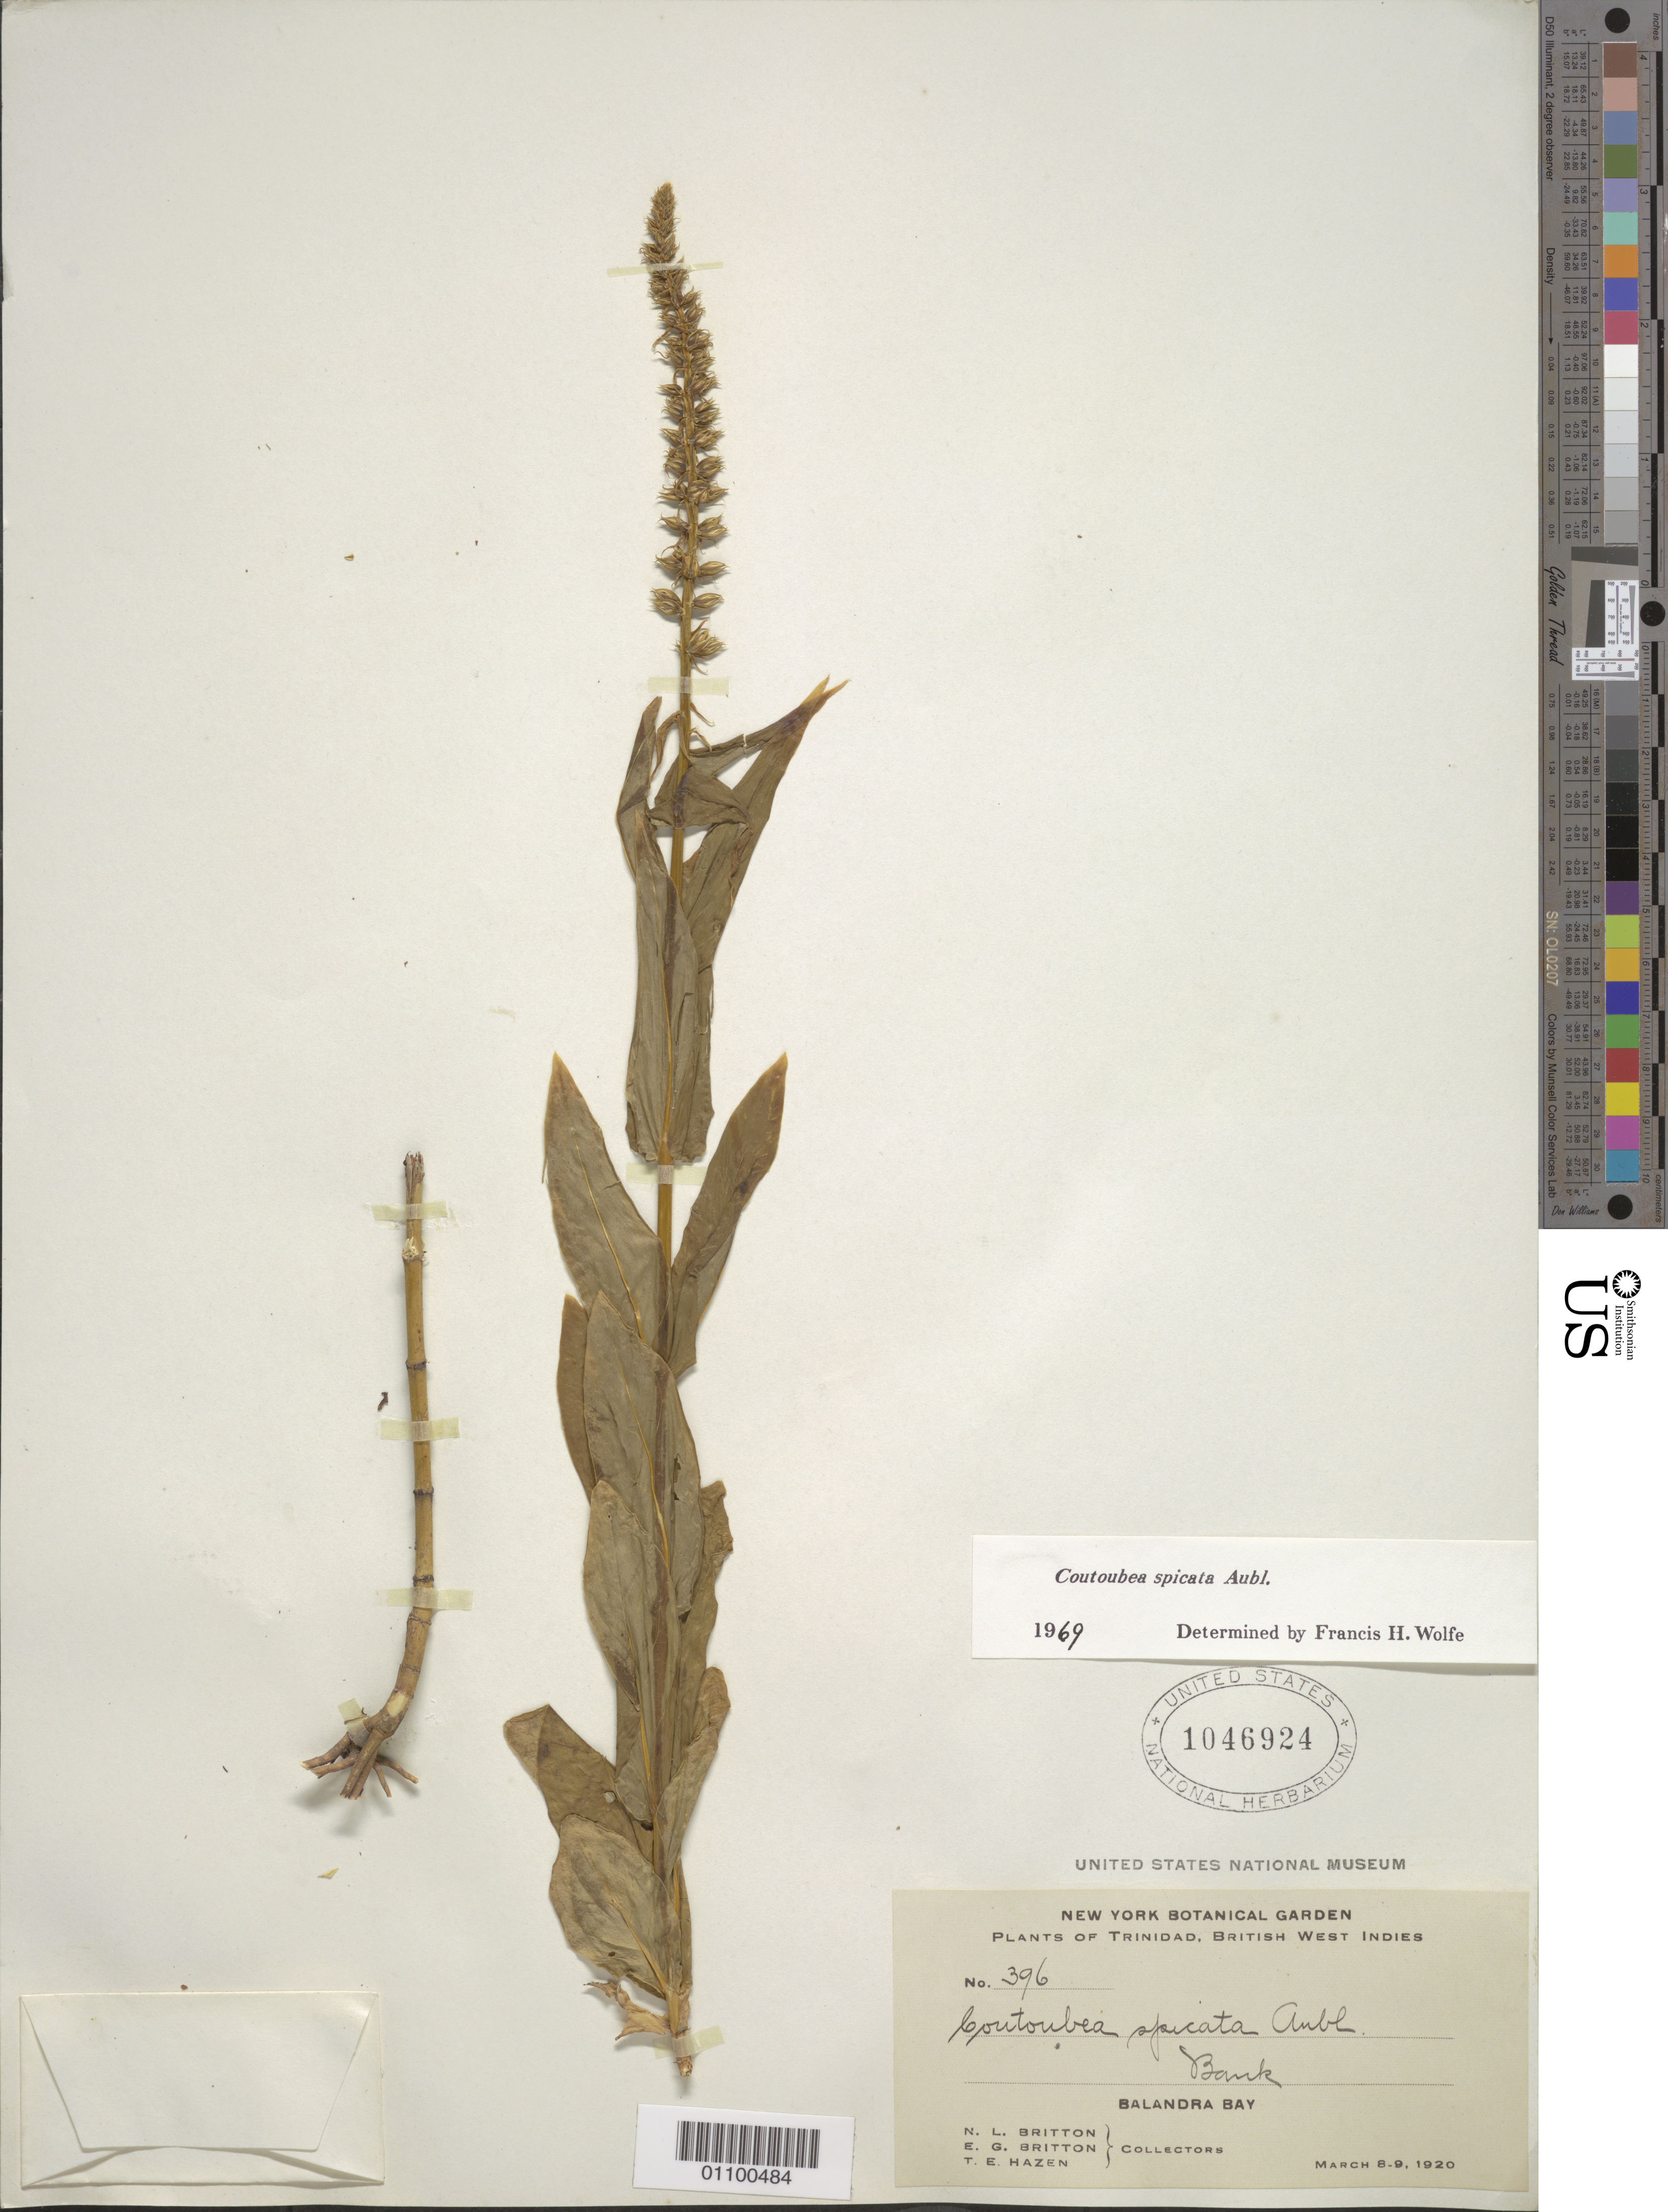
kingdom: Plantae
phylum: Tracheophyta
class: Magnoliopsida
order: Gentianales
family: Gentianaceae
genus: Coutoubea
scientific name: Coutoubea spicata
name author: Aubl.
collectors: N. Britton, E. G. Britton & T. E. Hazen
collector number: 396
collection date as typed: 08 Mar 1920 to 09 Mar 1920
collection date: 1920-03-08/1920-03-09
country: Trinidad and Tobago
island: Trinidad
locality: Balandra Bay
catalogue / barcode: US 1046924